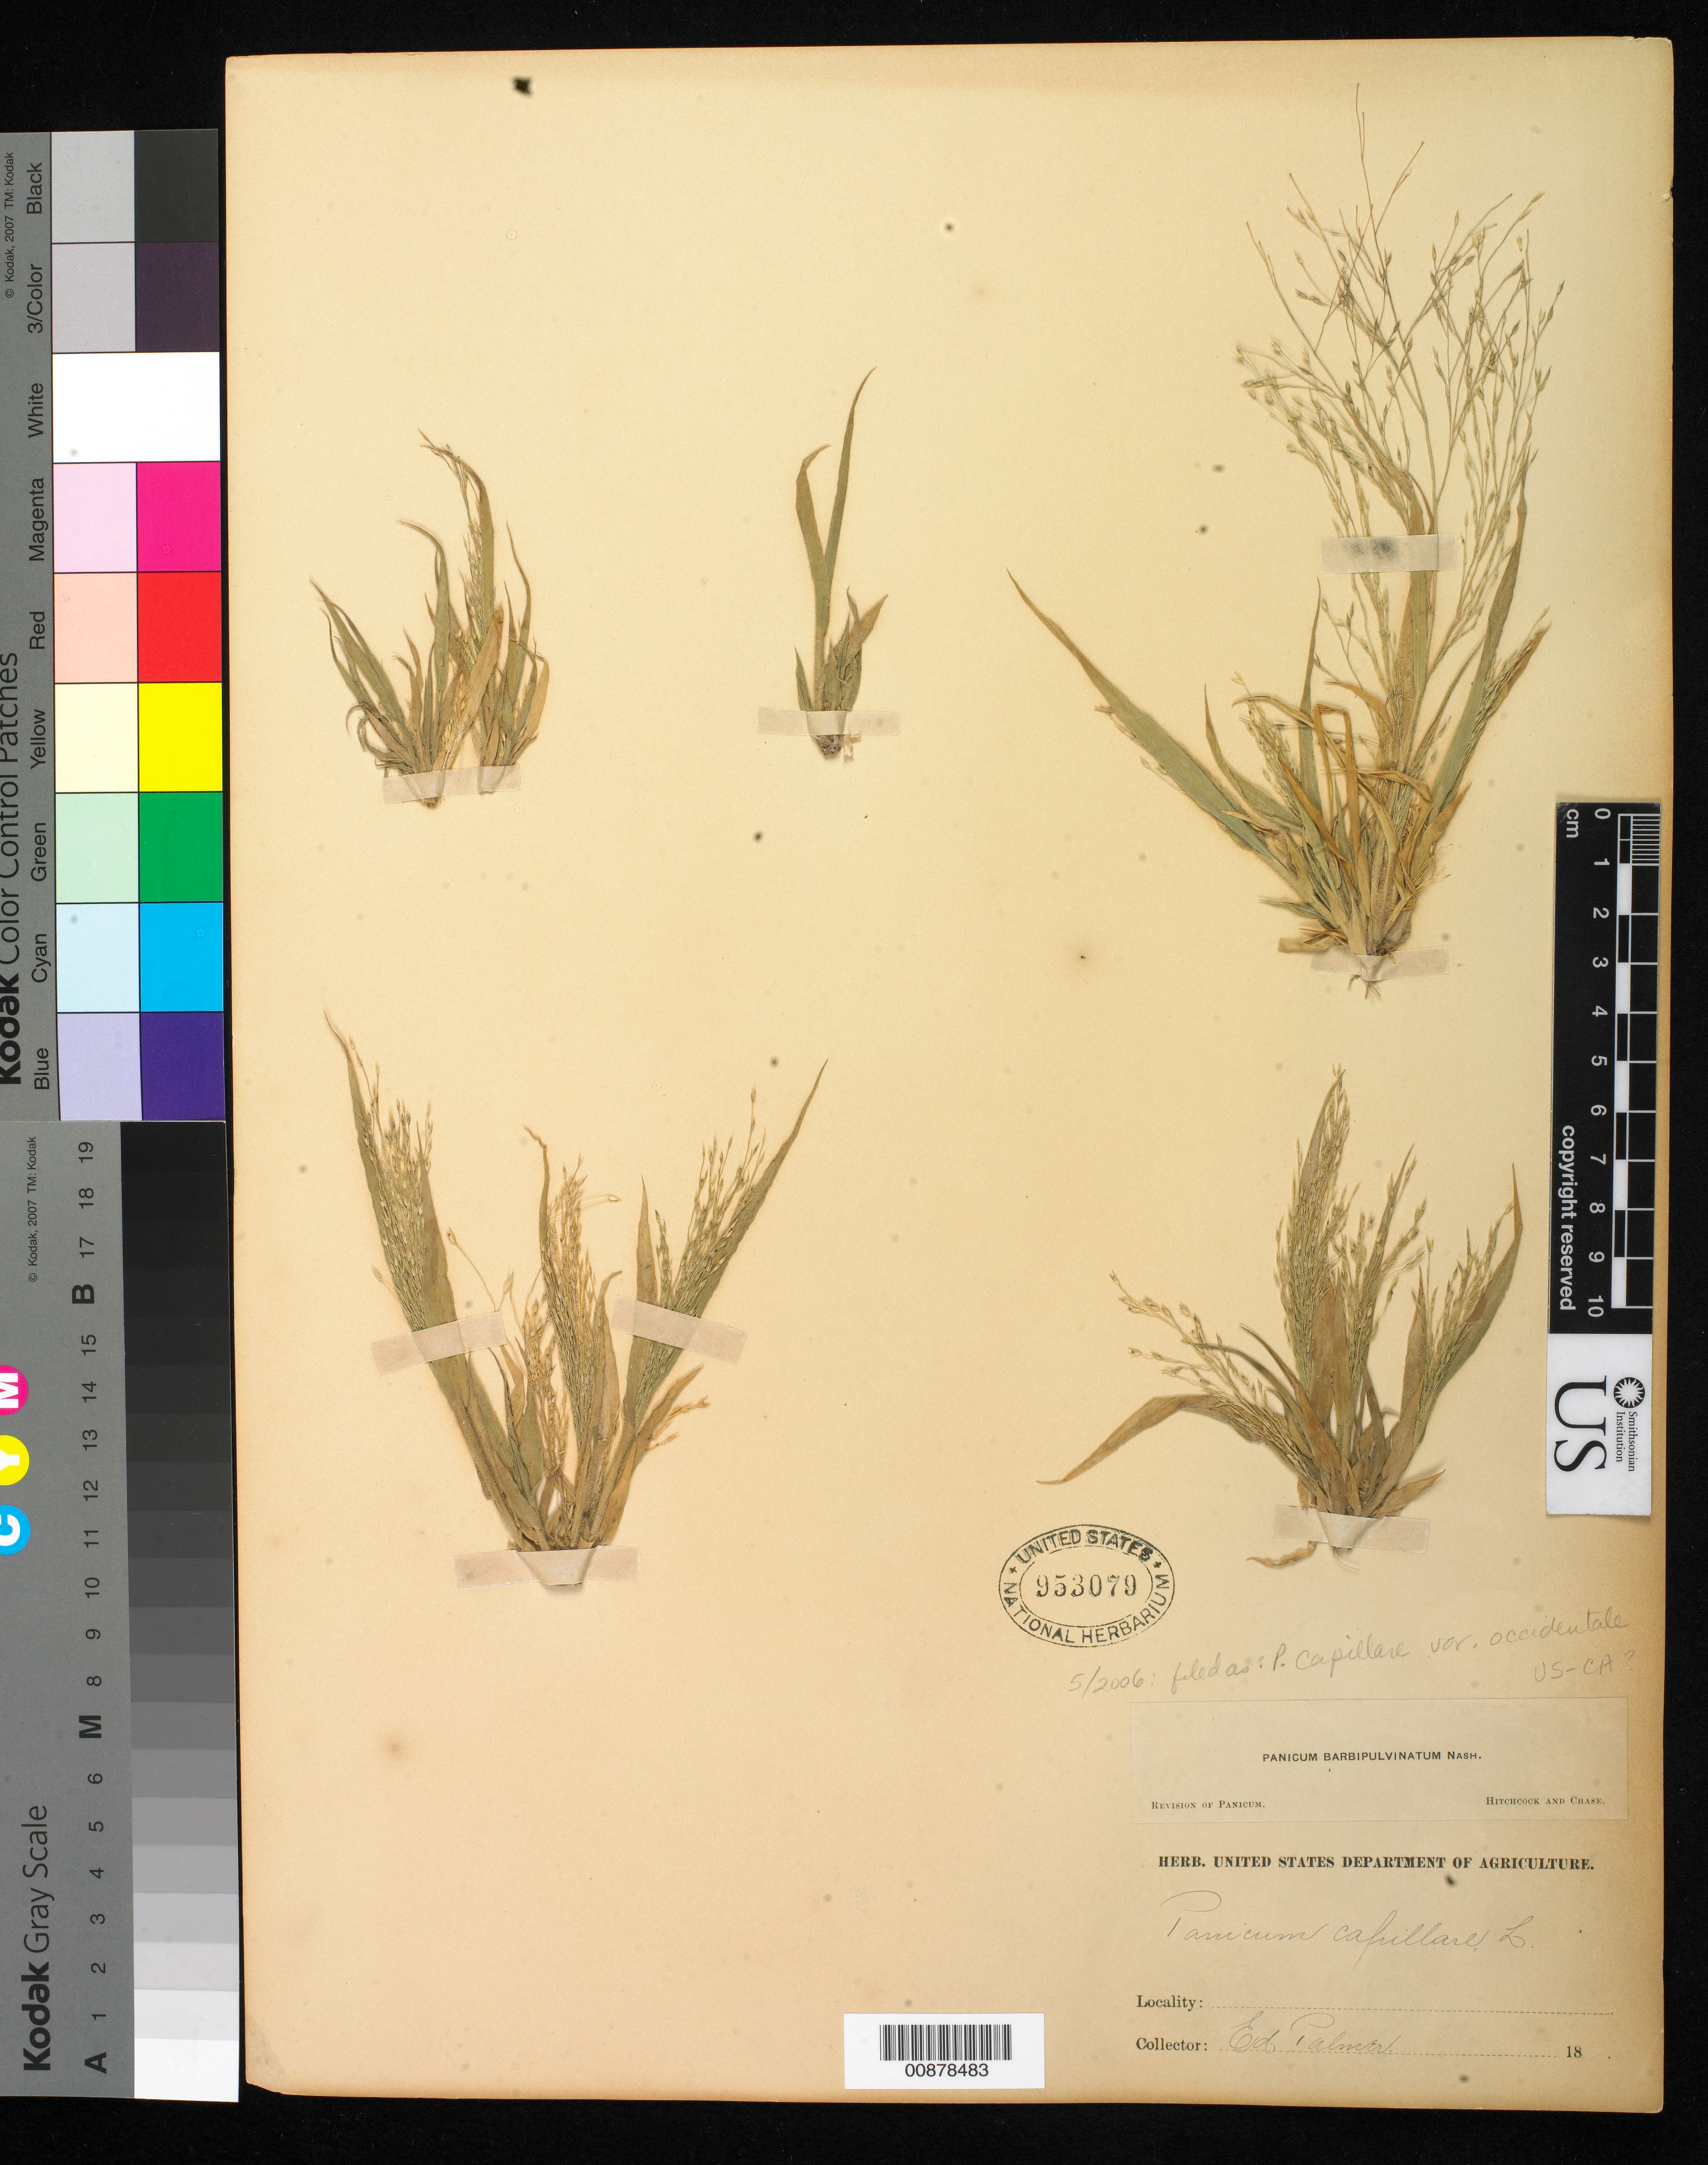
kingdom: Plantae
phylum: Tracheophyta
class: Liliopsida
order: Poales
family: Poaceae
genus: Panicum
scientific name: Panicum capillare var. occidentale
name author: Rydb.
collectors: E. Palmer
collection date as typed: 18--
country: United States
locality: USA.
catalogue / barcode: US 953079